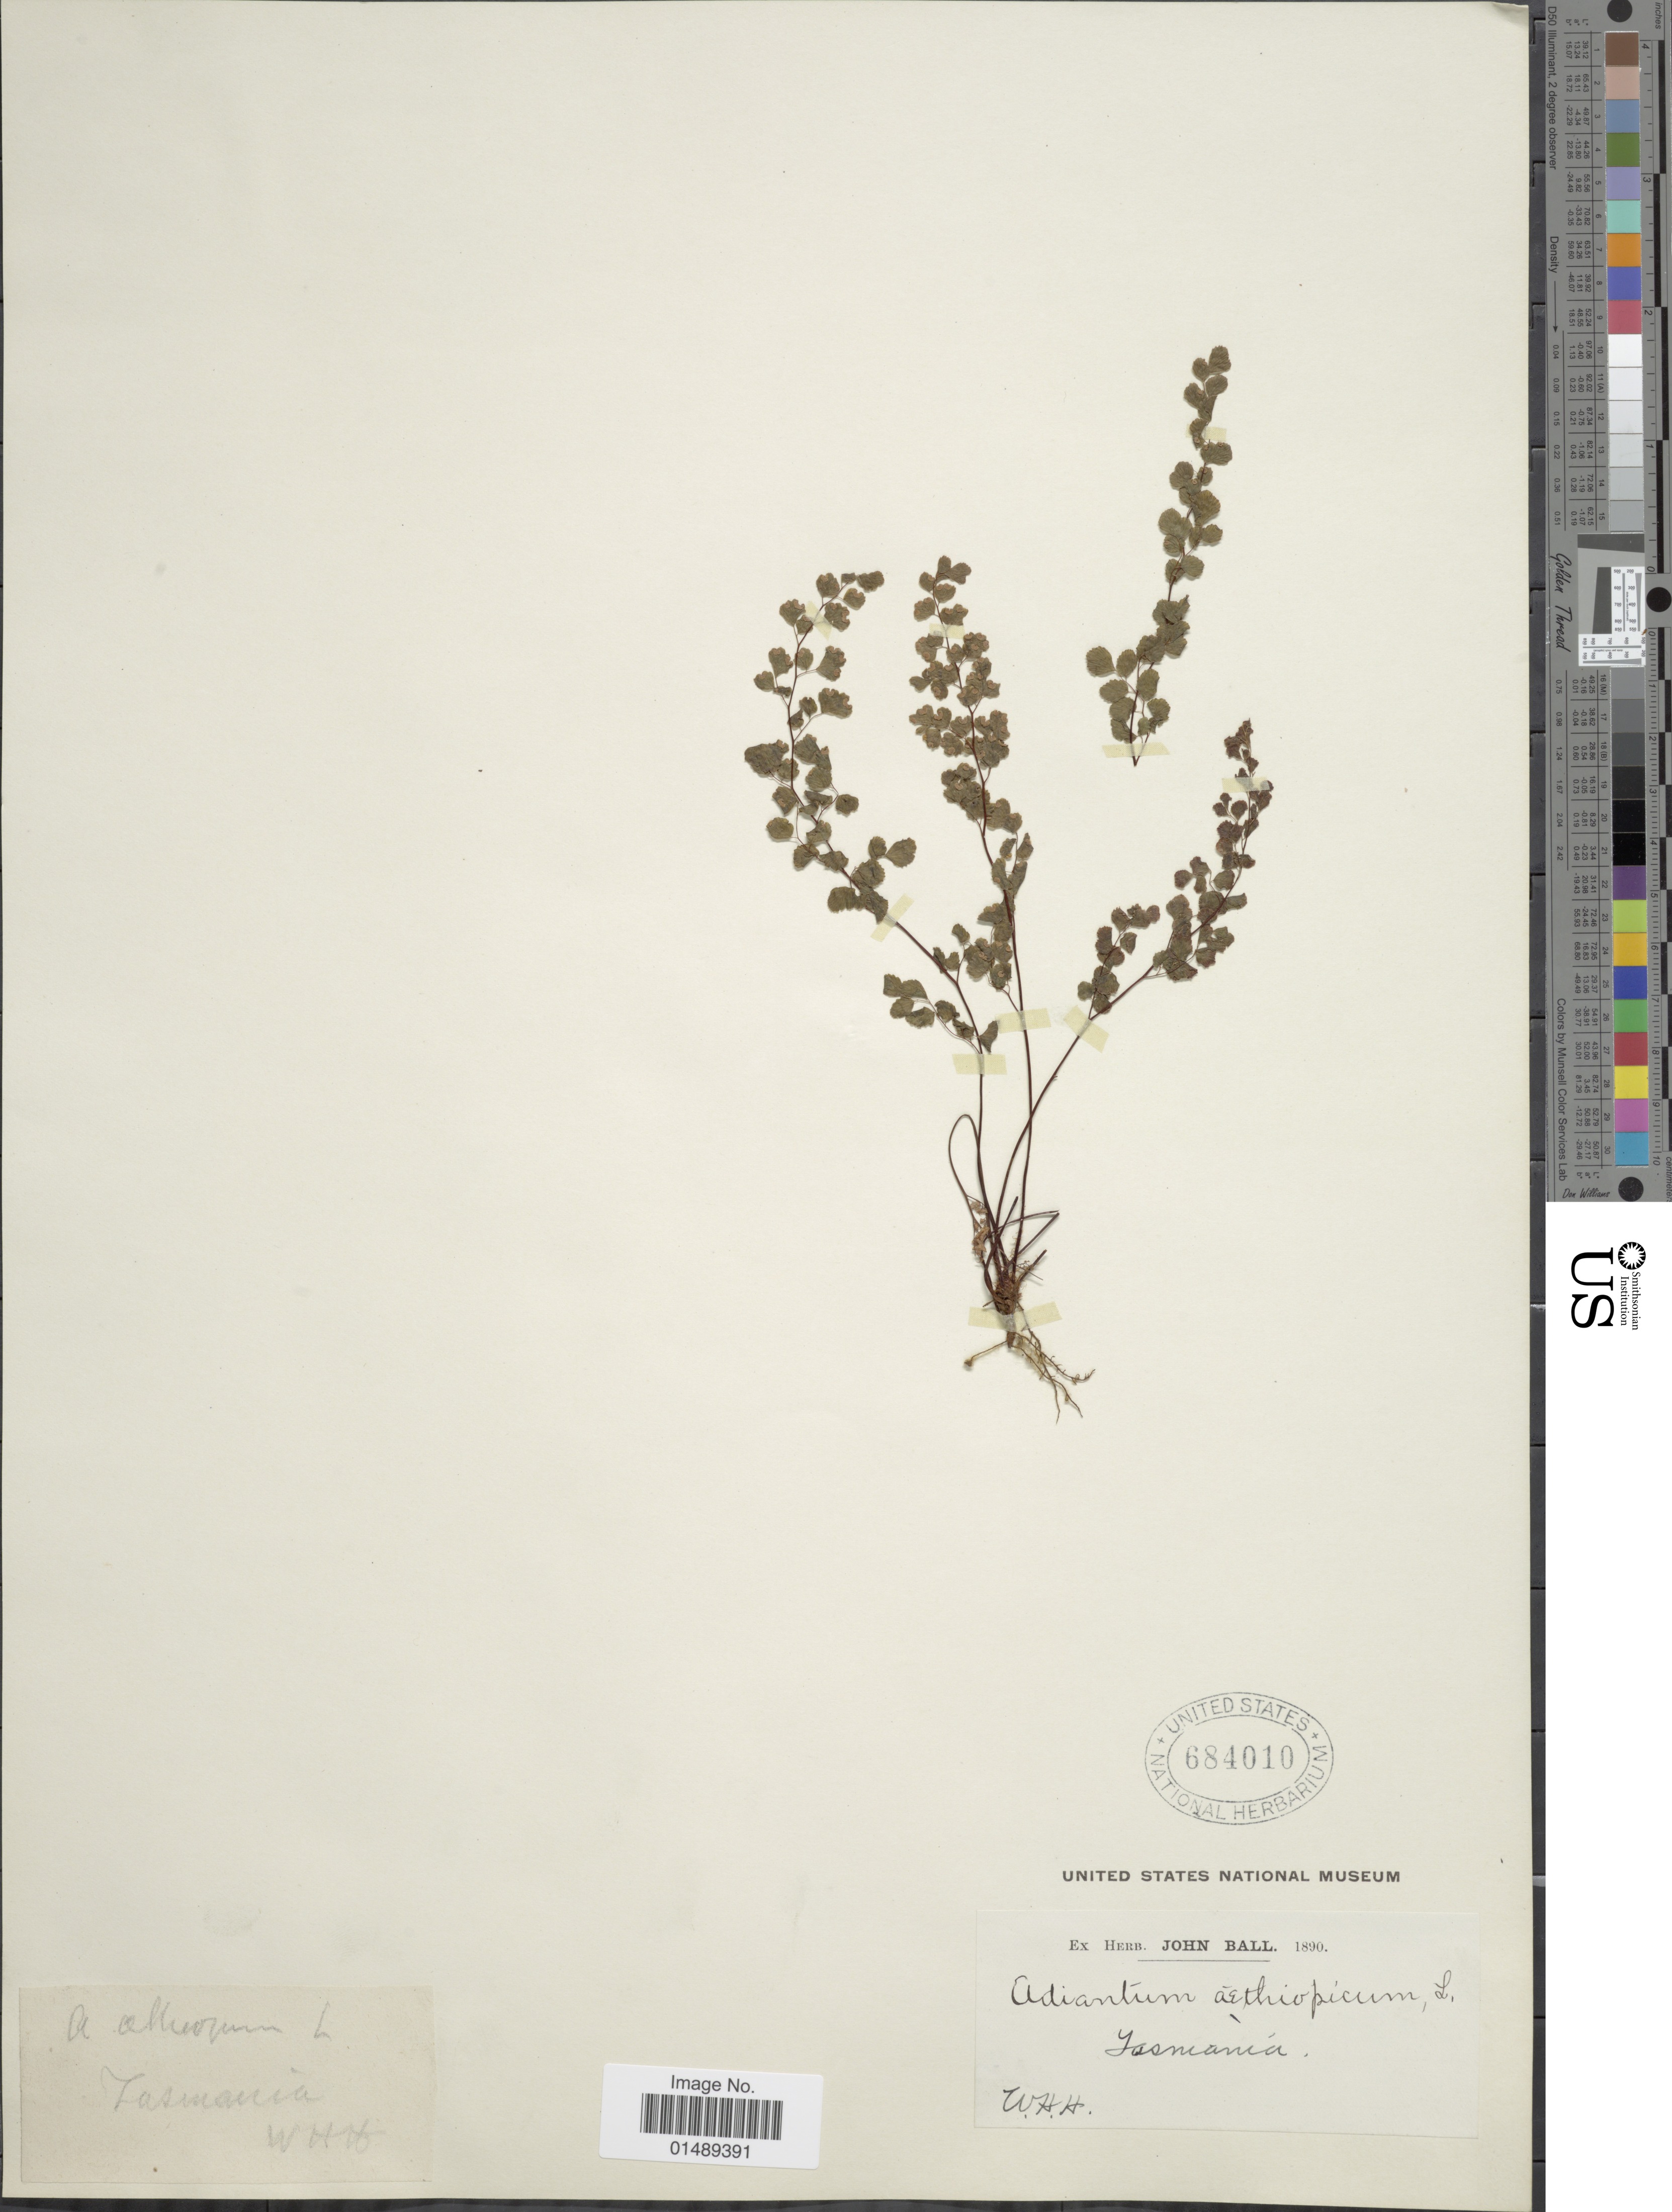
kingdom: Plantae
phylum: Tracheophyta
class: Polypodiopsida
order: Polypodiales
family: Pteridaceae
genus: Adiantum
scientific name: Adiantum poiretii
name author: Wikstr.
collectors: W. H. H.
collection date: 1890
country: Australia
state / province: Tasmania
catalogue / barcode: US 684010